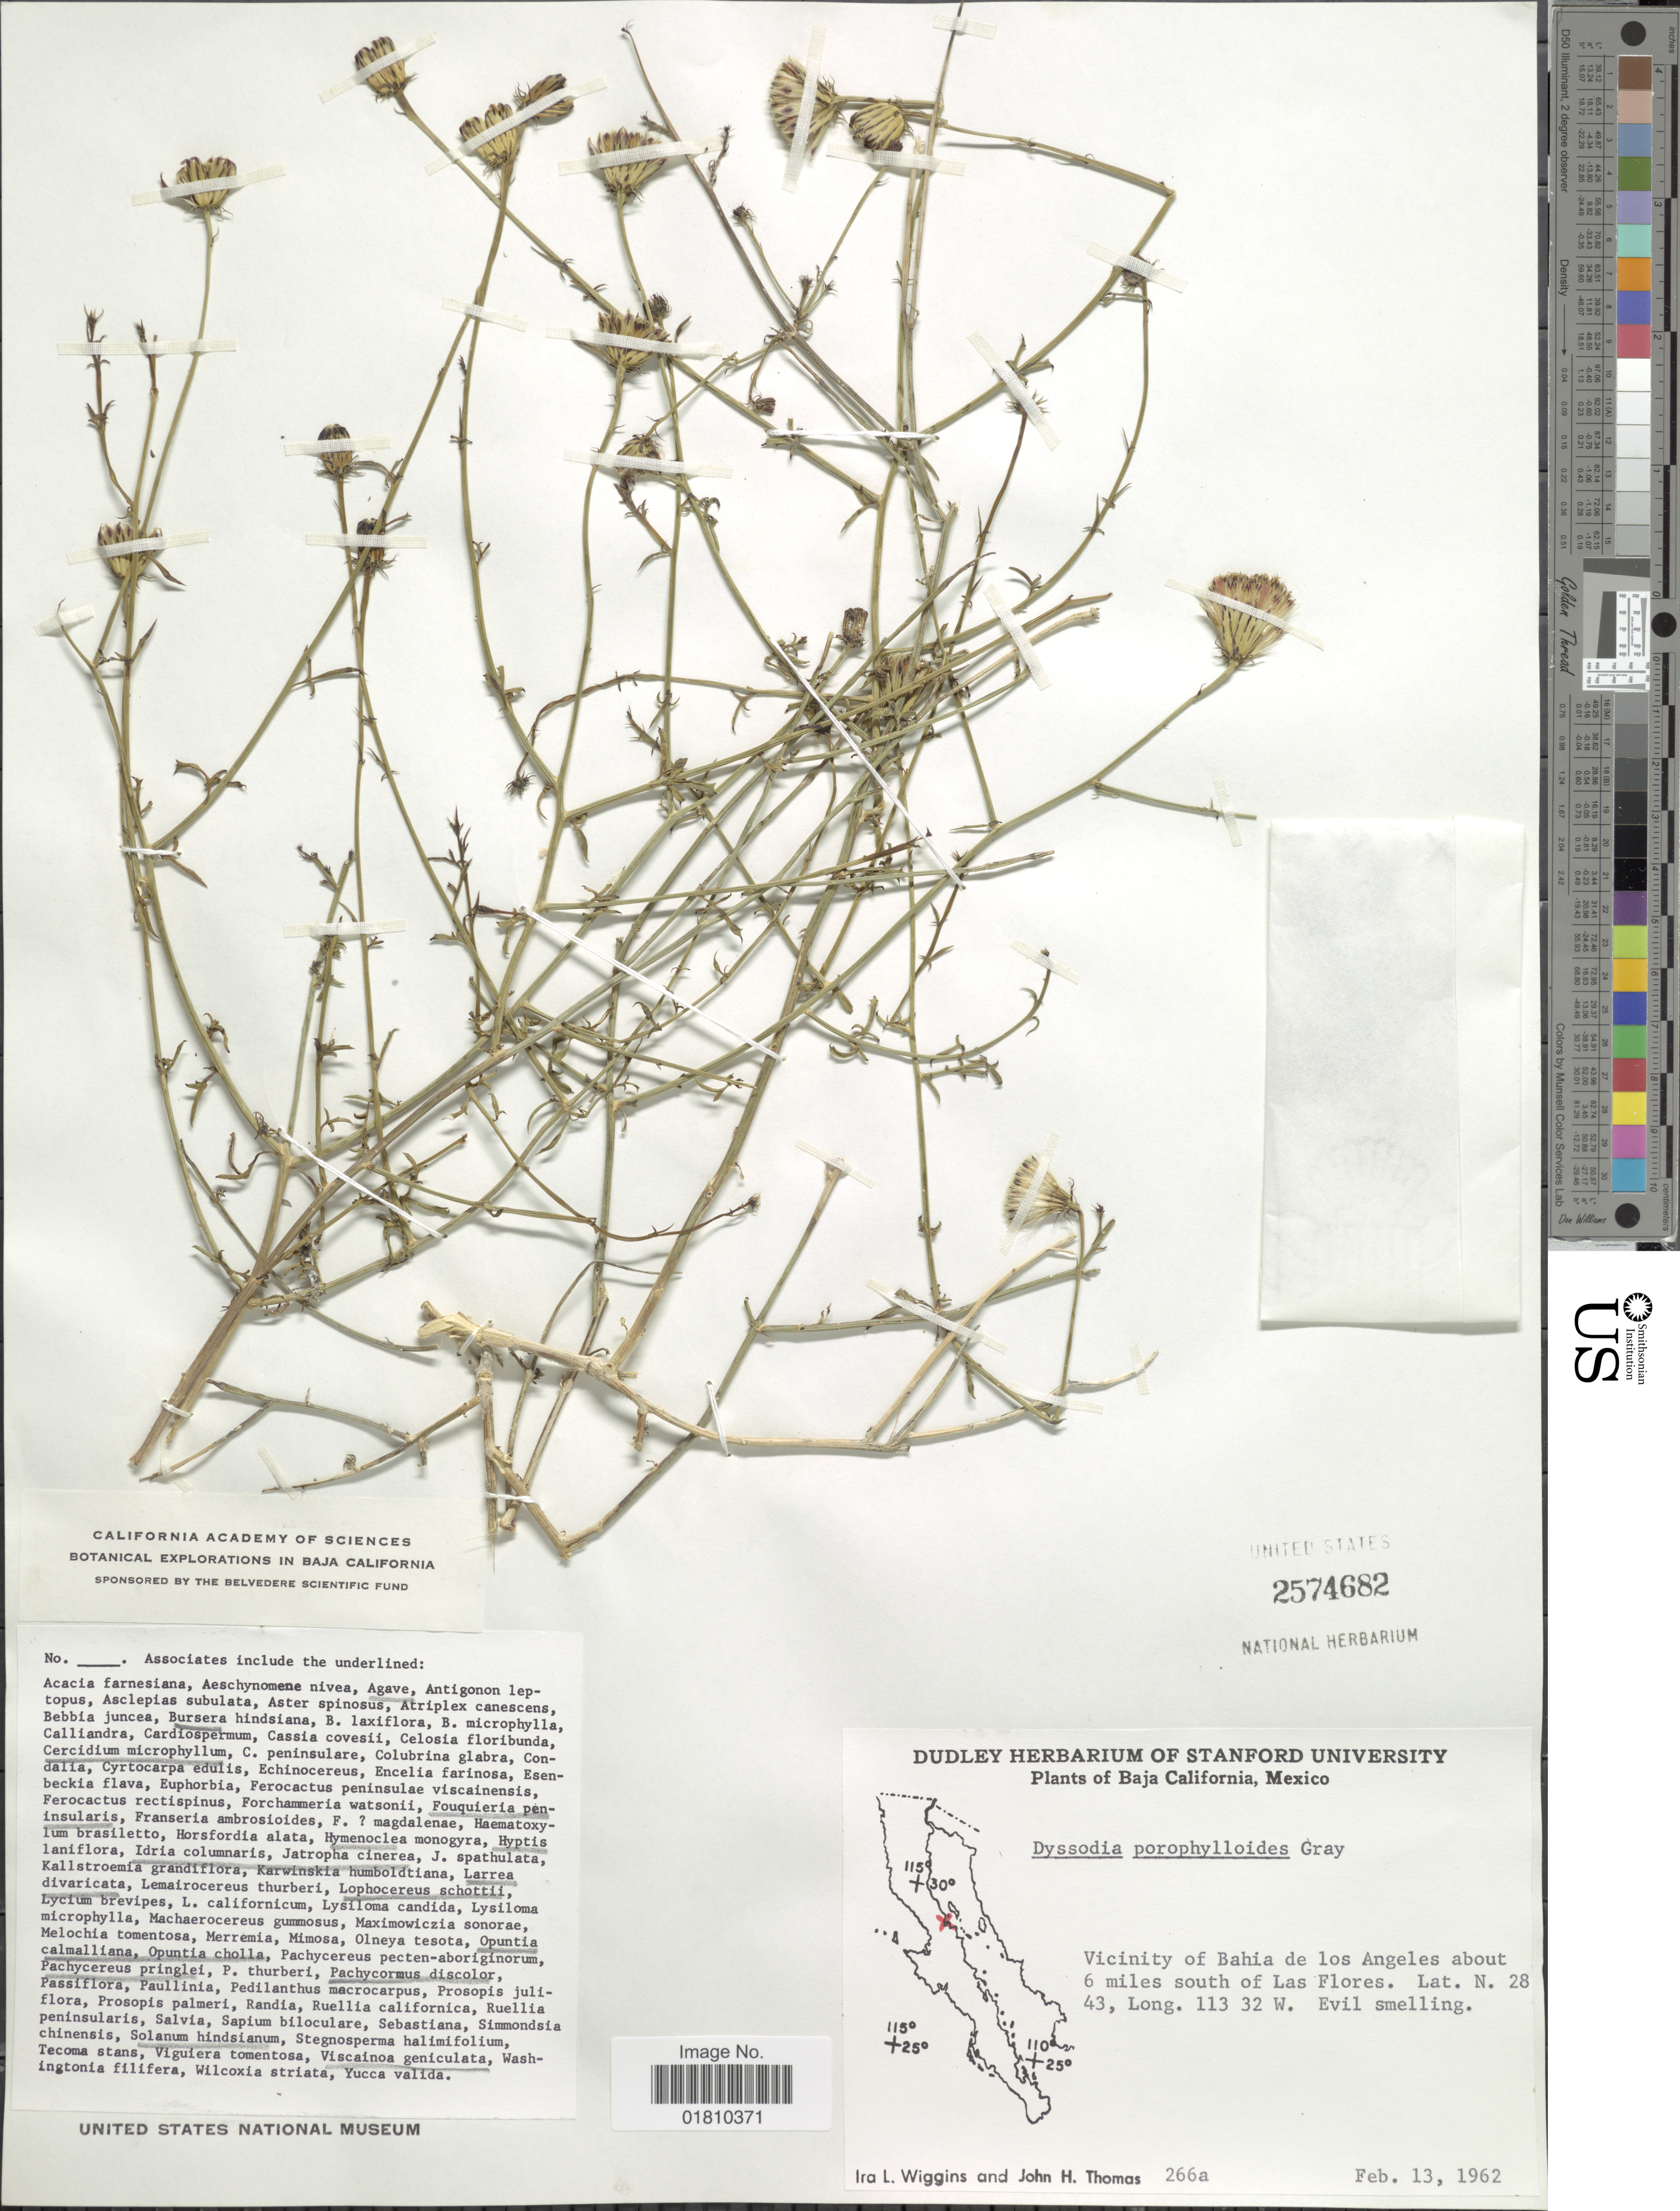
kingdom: Plantae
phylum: Tracheophyta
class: Magnoliopsida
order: Asterales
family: Asteraceae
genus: Adenophyllum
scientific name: Adenophyllum porophylloides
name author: (A. Gray) Strother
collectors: I. L. Wiggins & J. H. Thomas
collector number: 266a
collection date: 1962-02-13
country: Mexico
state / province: Baja California Norte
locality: Vicinity of Bahia de los Angeles about 6 miles south of Las Flores, Evil smelling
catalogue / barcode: US 2574682